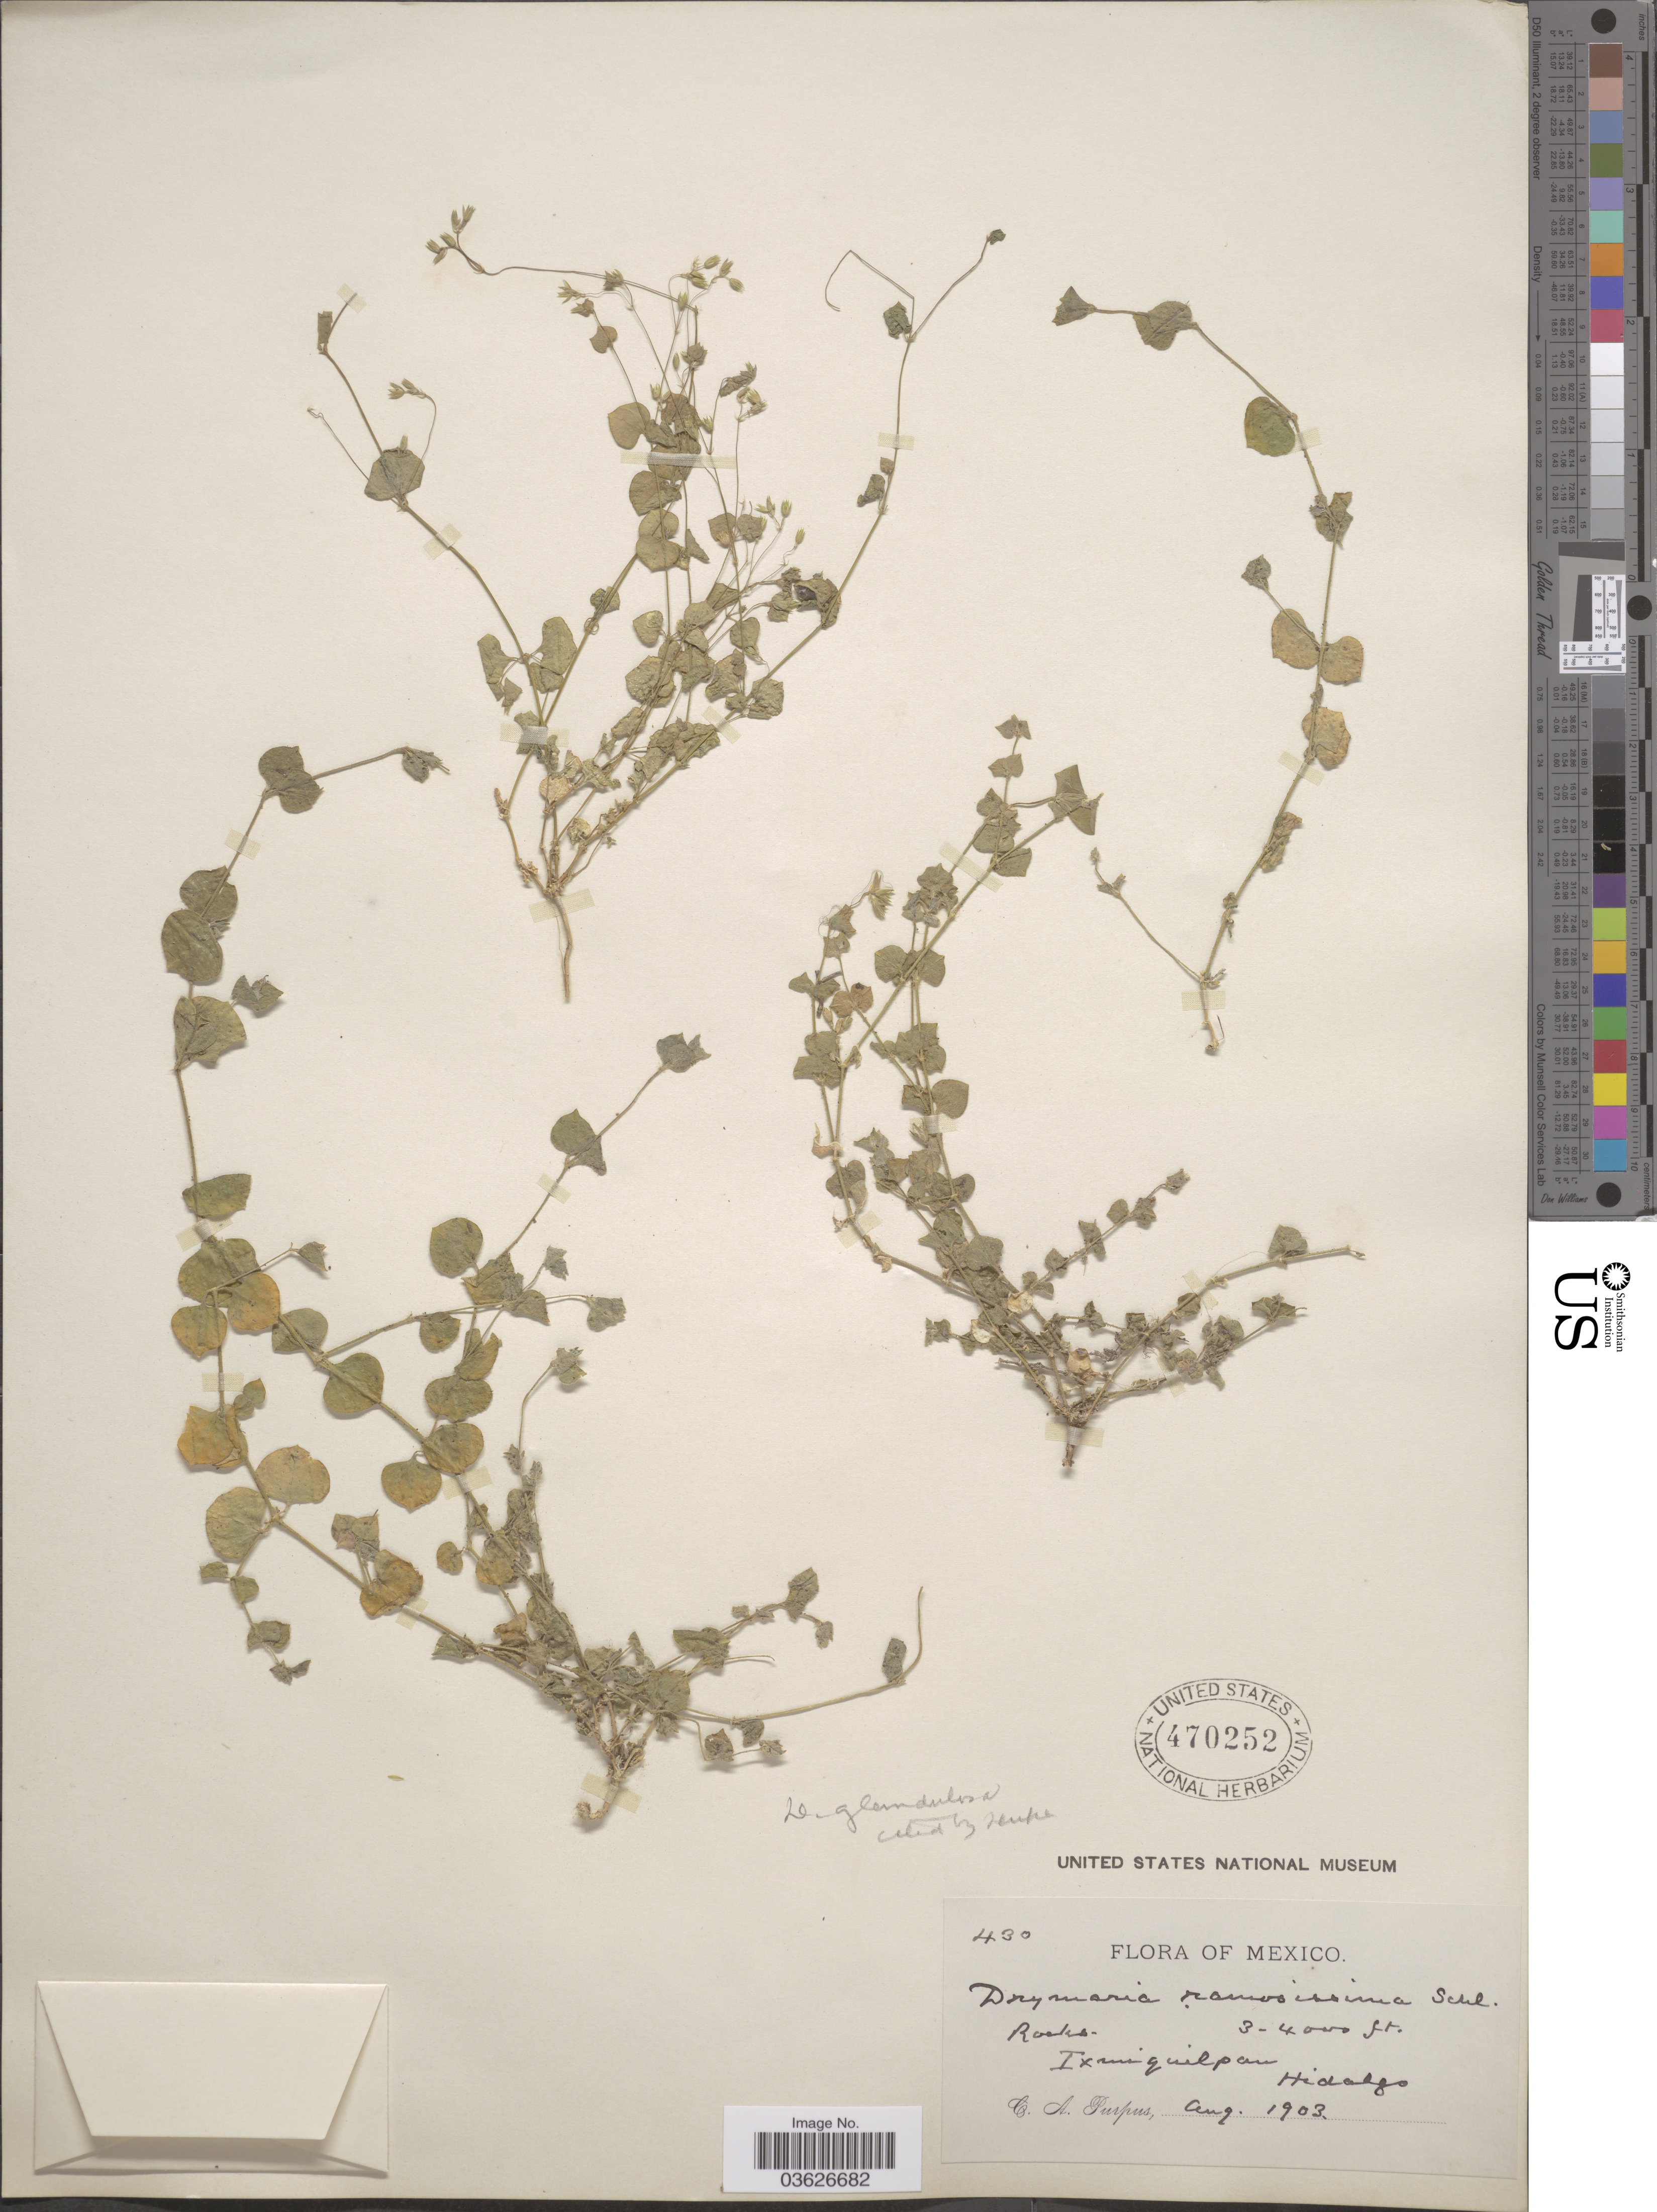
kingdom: Plantae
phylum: Tracheophyta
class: Magnoliopsida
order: Caryophyllales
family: Caryophyllaceae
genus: Drymaria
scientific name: Drymaria glandulosa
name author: Bartl.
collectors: C. A. Purpus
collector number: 430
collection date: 1903-08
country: Mexico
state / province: Hidalgo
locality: Ixcciquilpan.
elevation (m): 914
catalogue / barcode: US 470252